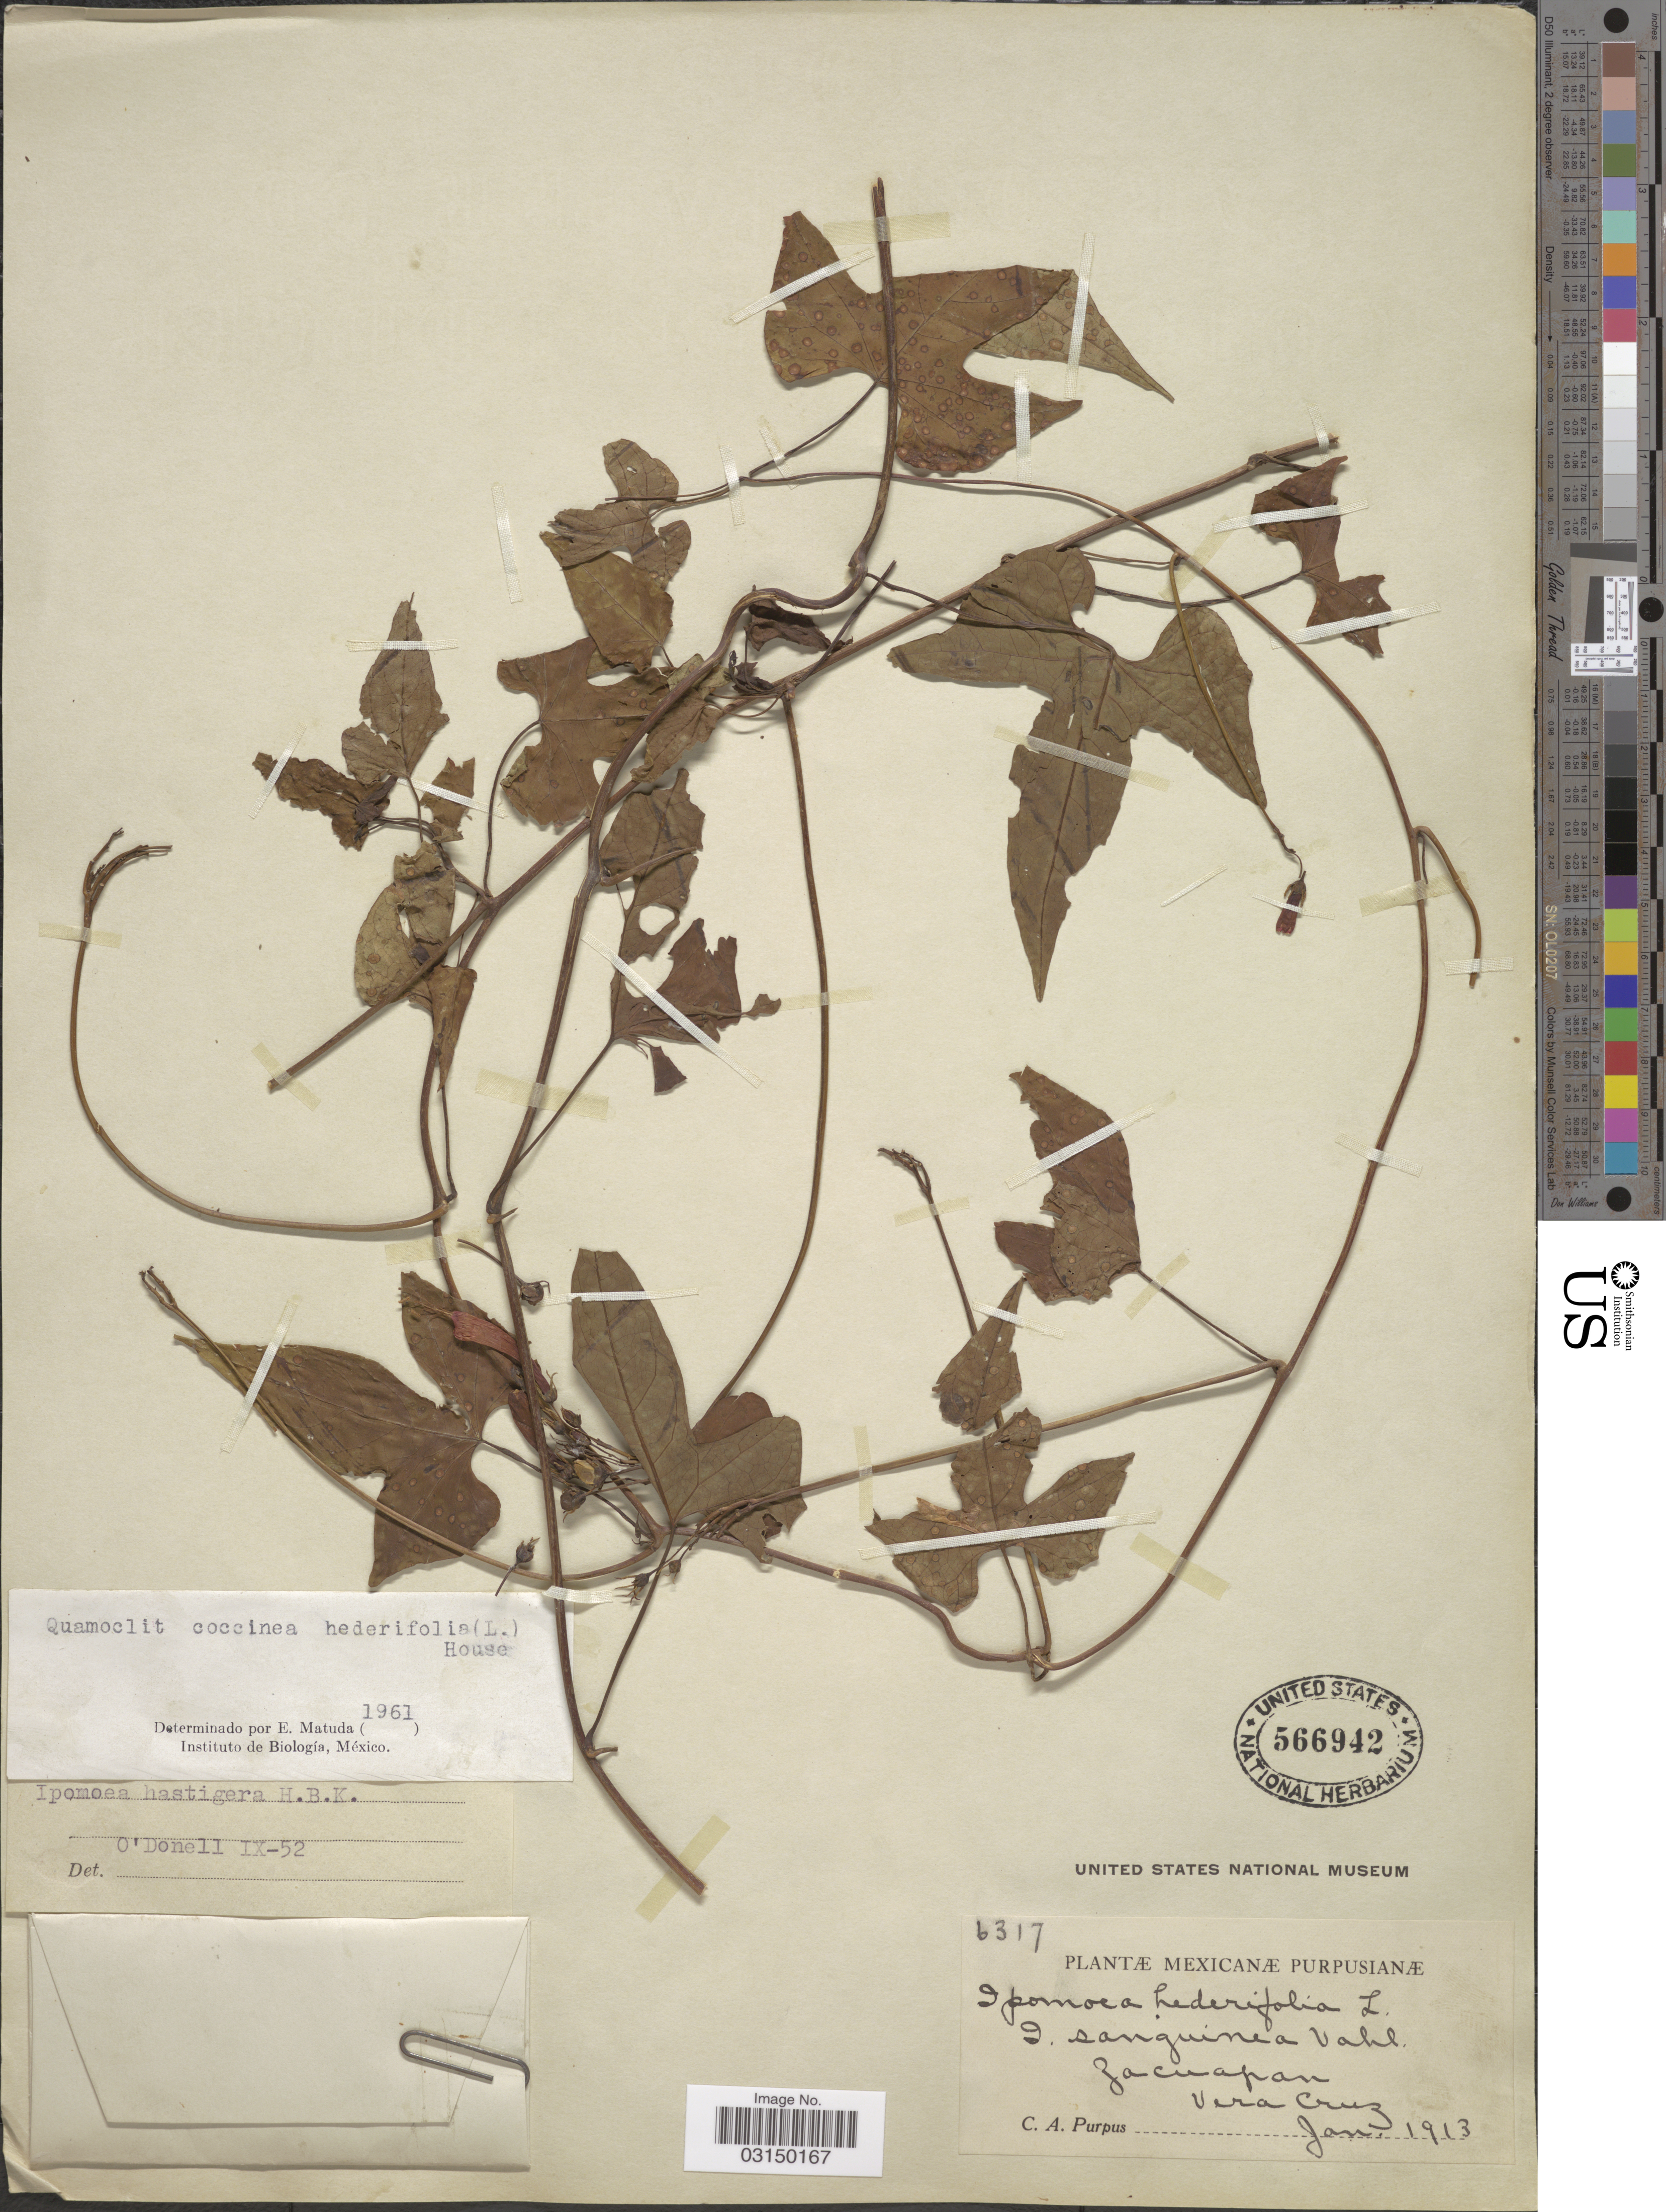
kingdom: Plantae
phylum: Tracheophyta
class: Magnoliopsida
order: Solanales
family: Convolvulaceae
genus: Ipomoea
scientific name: Ipomoea hastigera var. hastigera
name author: Kunth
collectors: C. A. Purpus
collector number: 6317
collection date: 1913-01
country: Mexico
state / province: Veracruz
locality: Zacuapan. Vera Cruz.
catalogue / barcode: US 566942